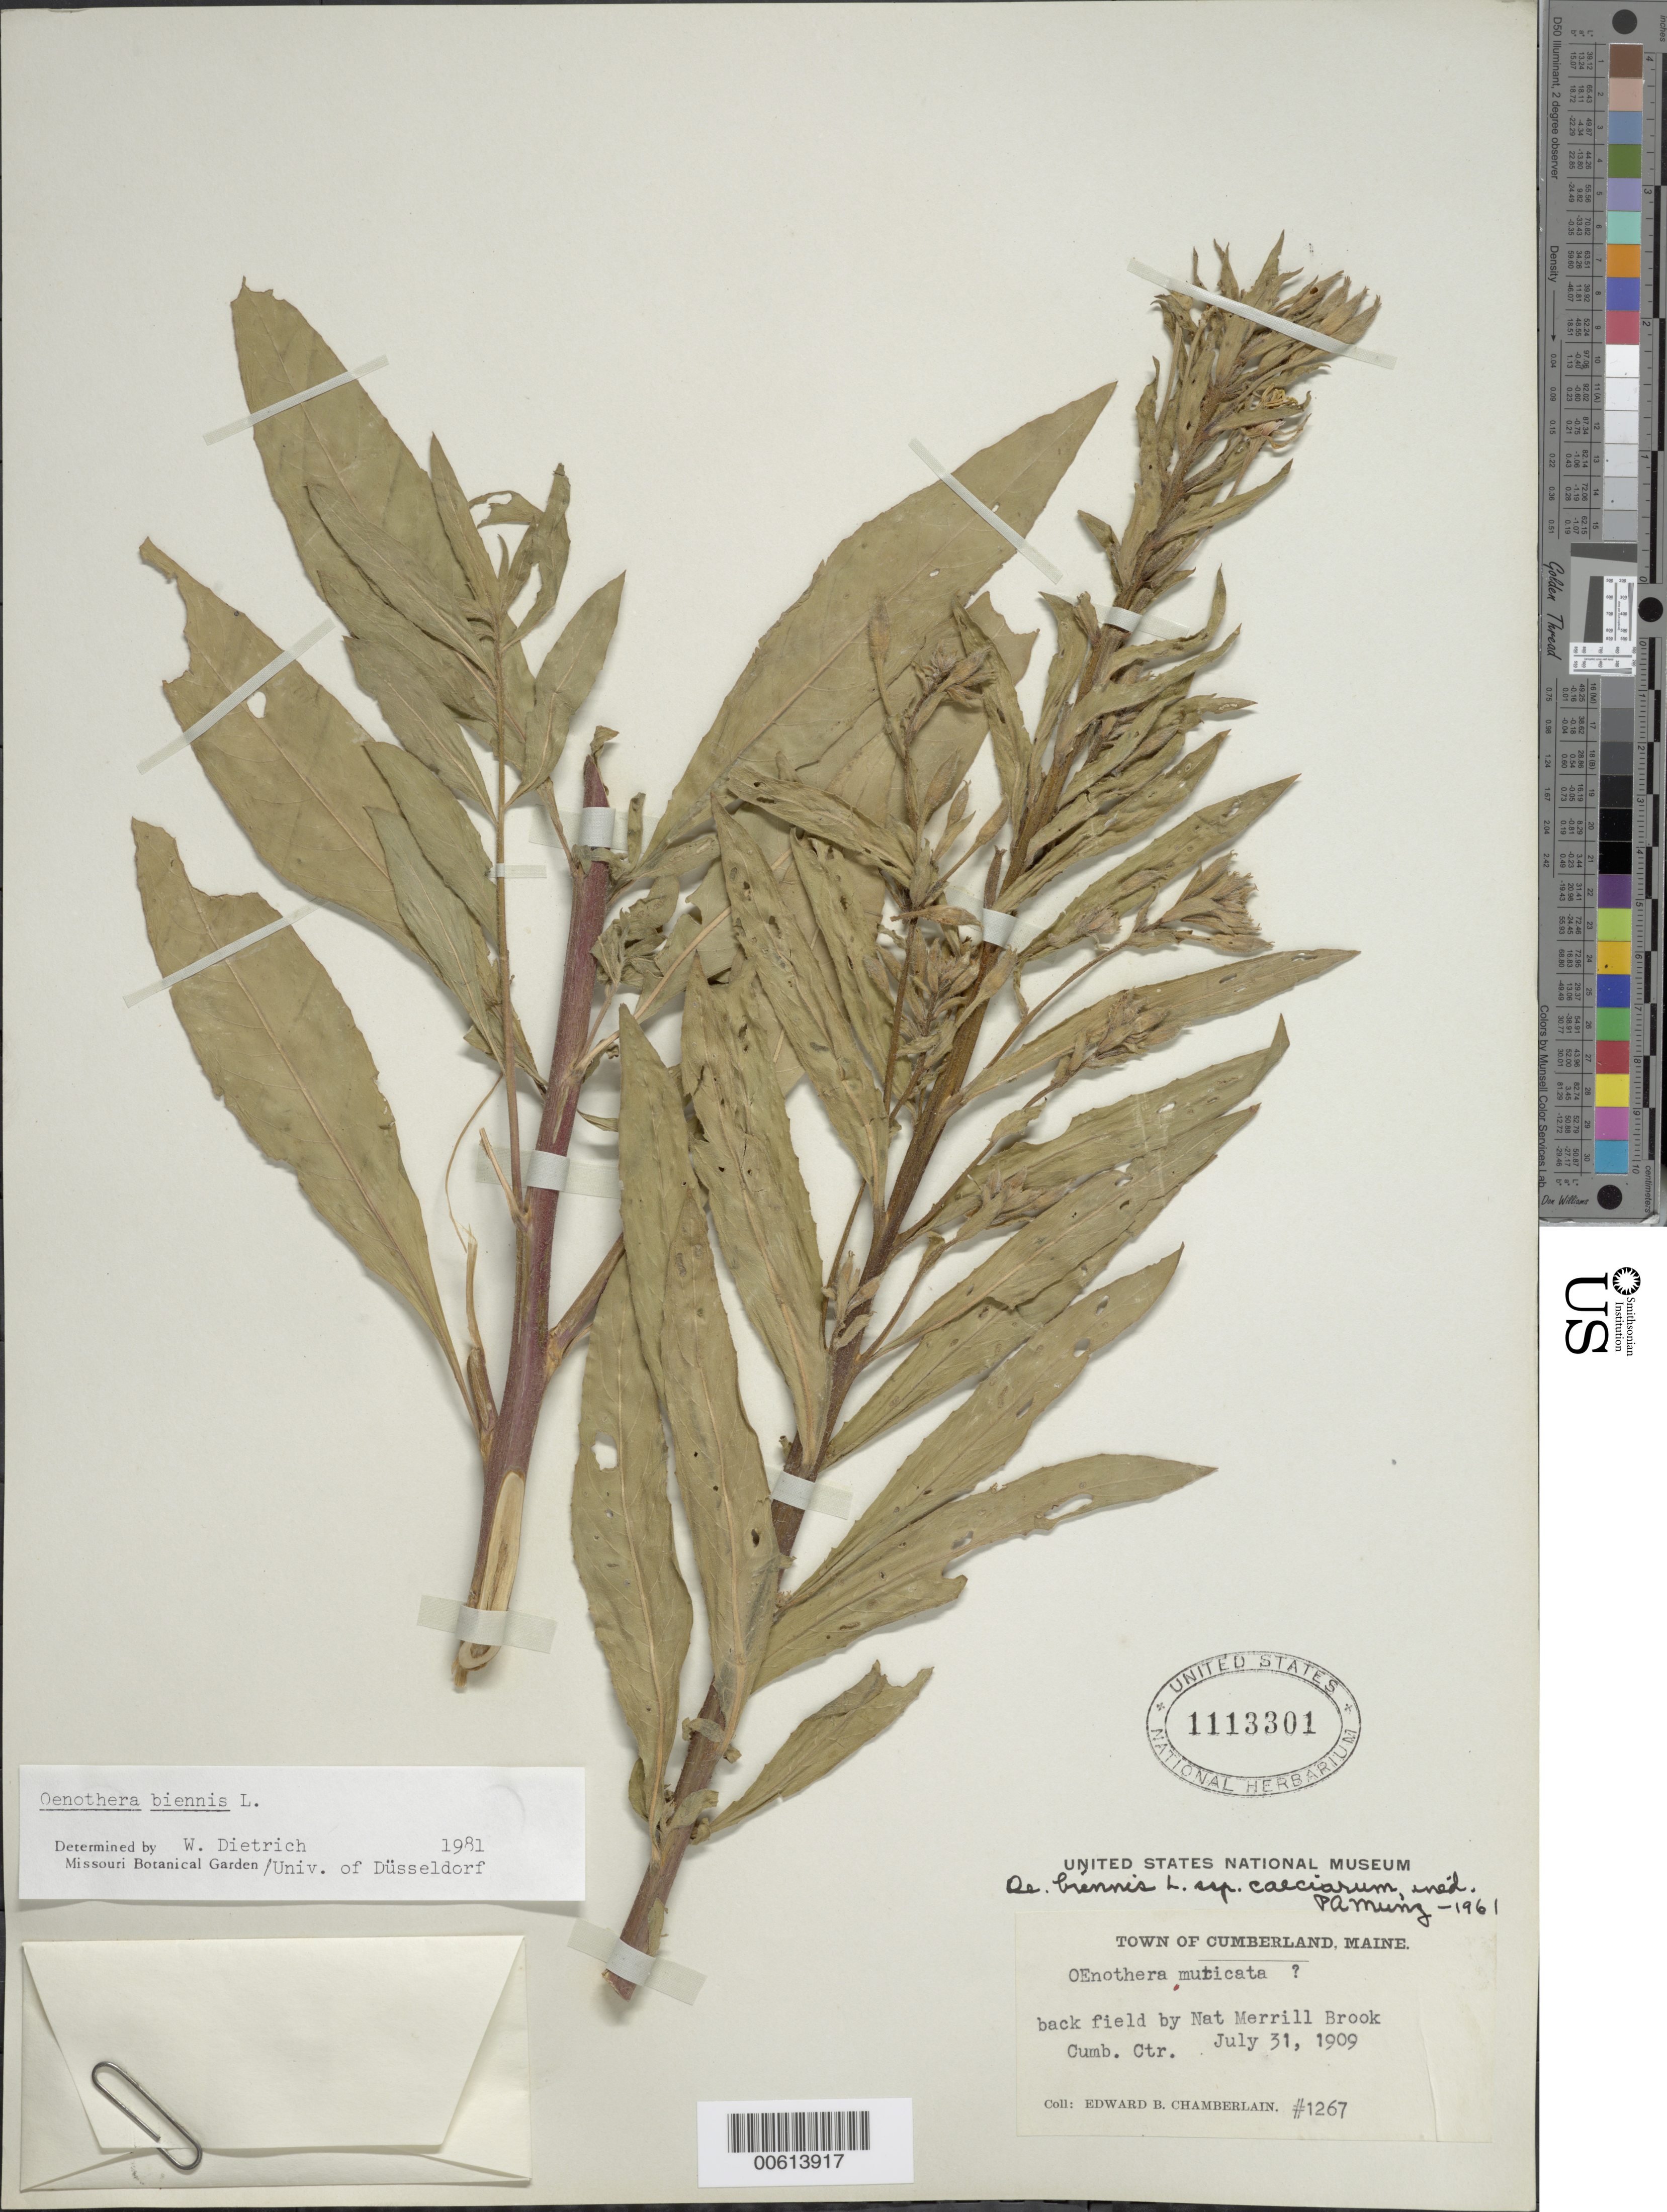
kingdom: Plantae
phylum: Tracheophyta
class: Magnoliopsida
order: Myrtales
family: Onagraceae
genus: Oenothera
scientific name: Oenothera biennis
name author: L.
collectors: E. Chamberlain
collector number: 1267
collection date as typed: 31 Jul 1909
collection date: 1909-07-31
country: United States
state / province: Maine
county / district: Cumberland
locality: Nat Merrill Brook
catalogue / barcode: US 1113301